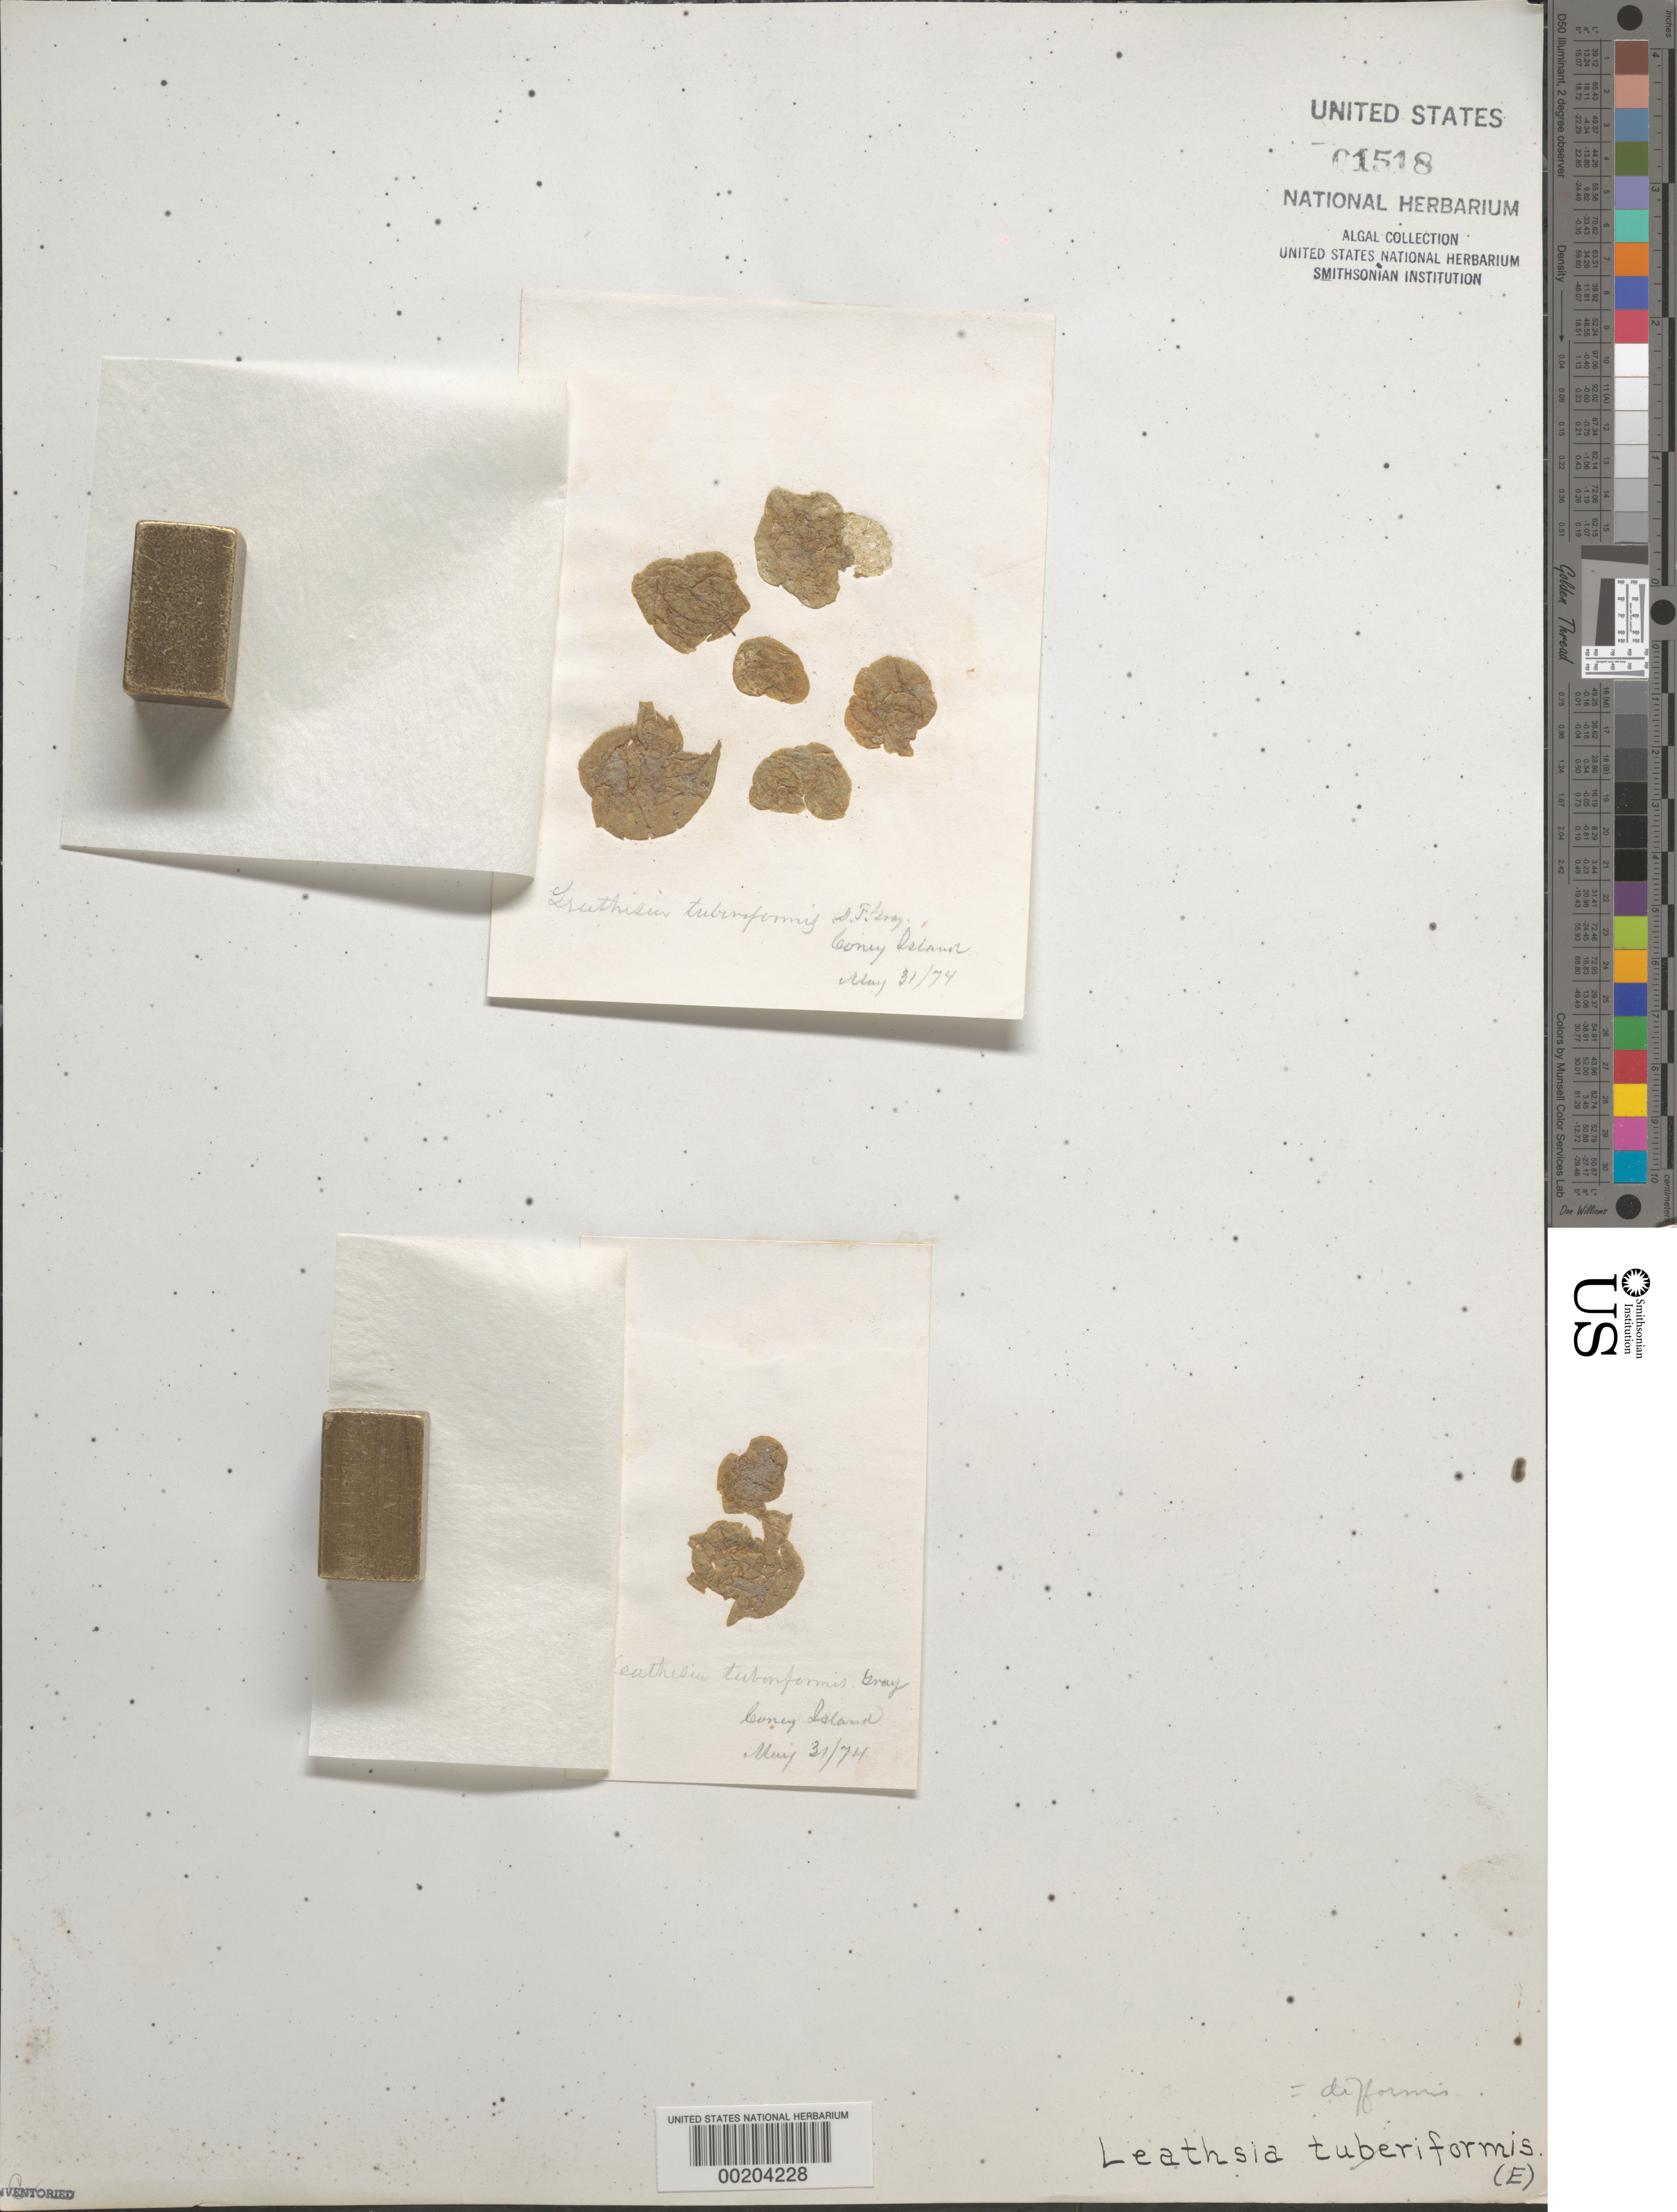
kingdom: Chromista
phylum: Ochrophyta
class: Phaeophyceae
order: Ectocarpales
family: Chordariaceae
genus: Leathesia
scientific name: Leathesia difformis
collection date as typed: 31 May 1874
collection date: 1874-05-31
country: United States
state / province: New York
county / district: Kings County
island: Coney Island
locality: Brooklyn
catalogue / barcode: US 1518